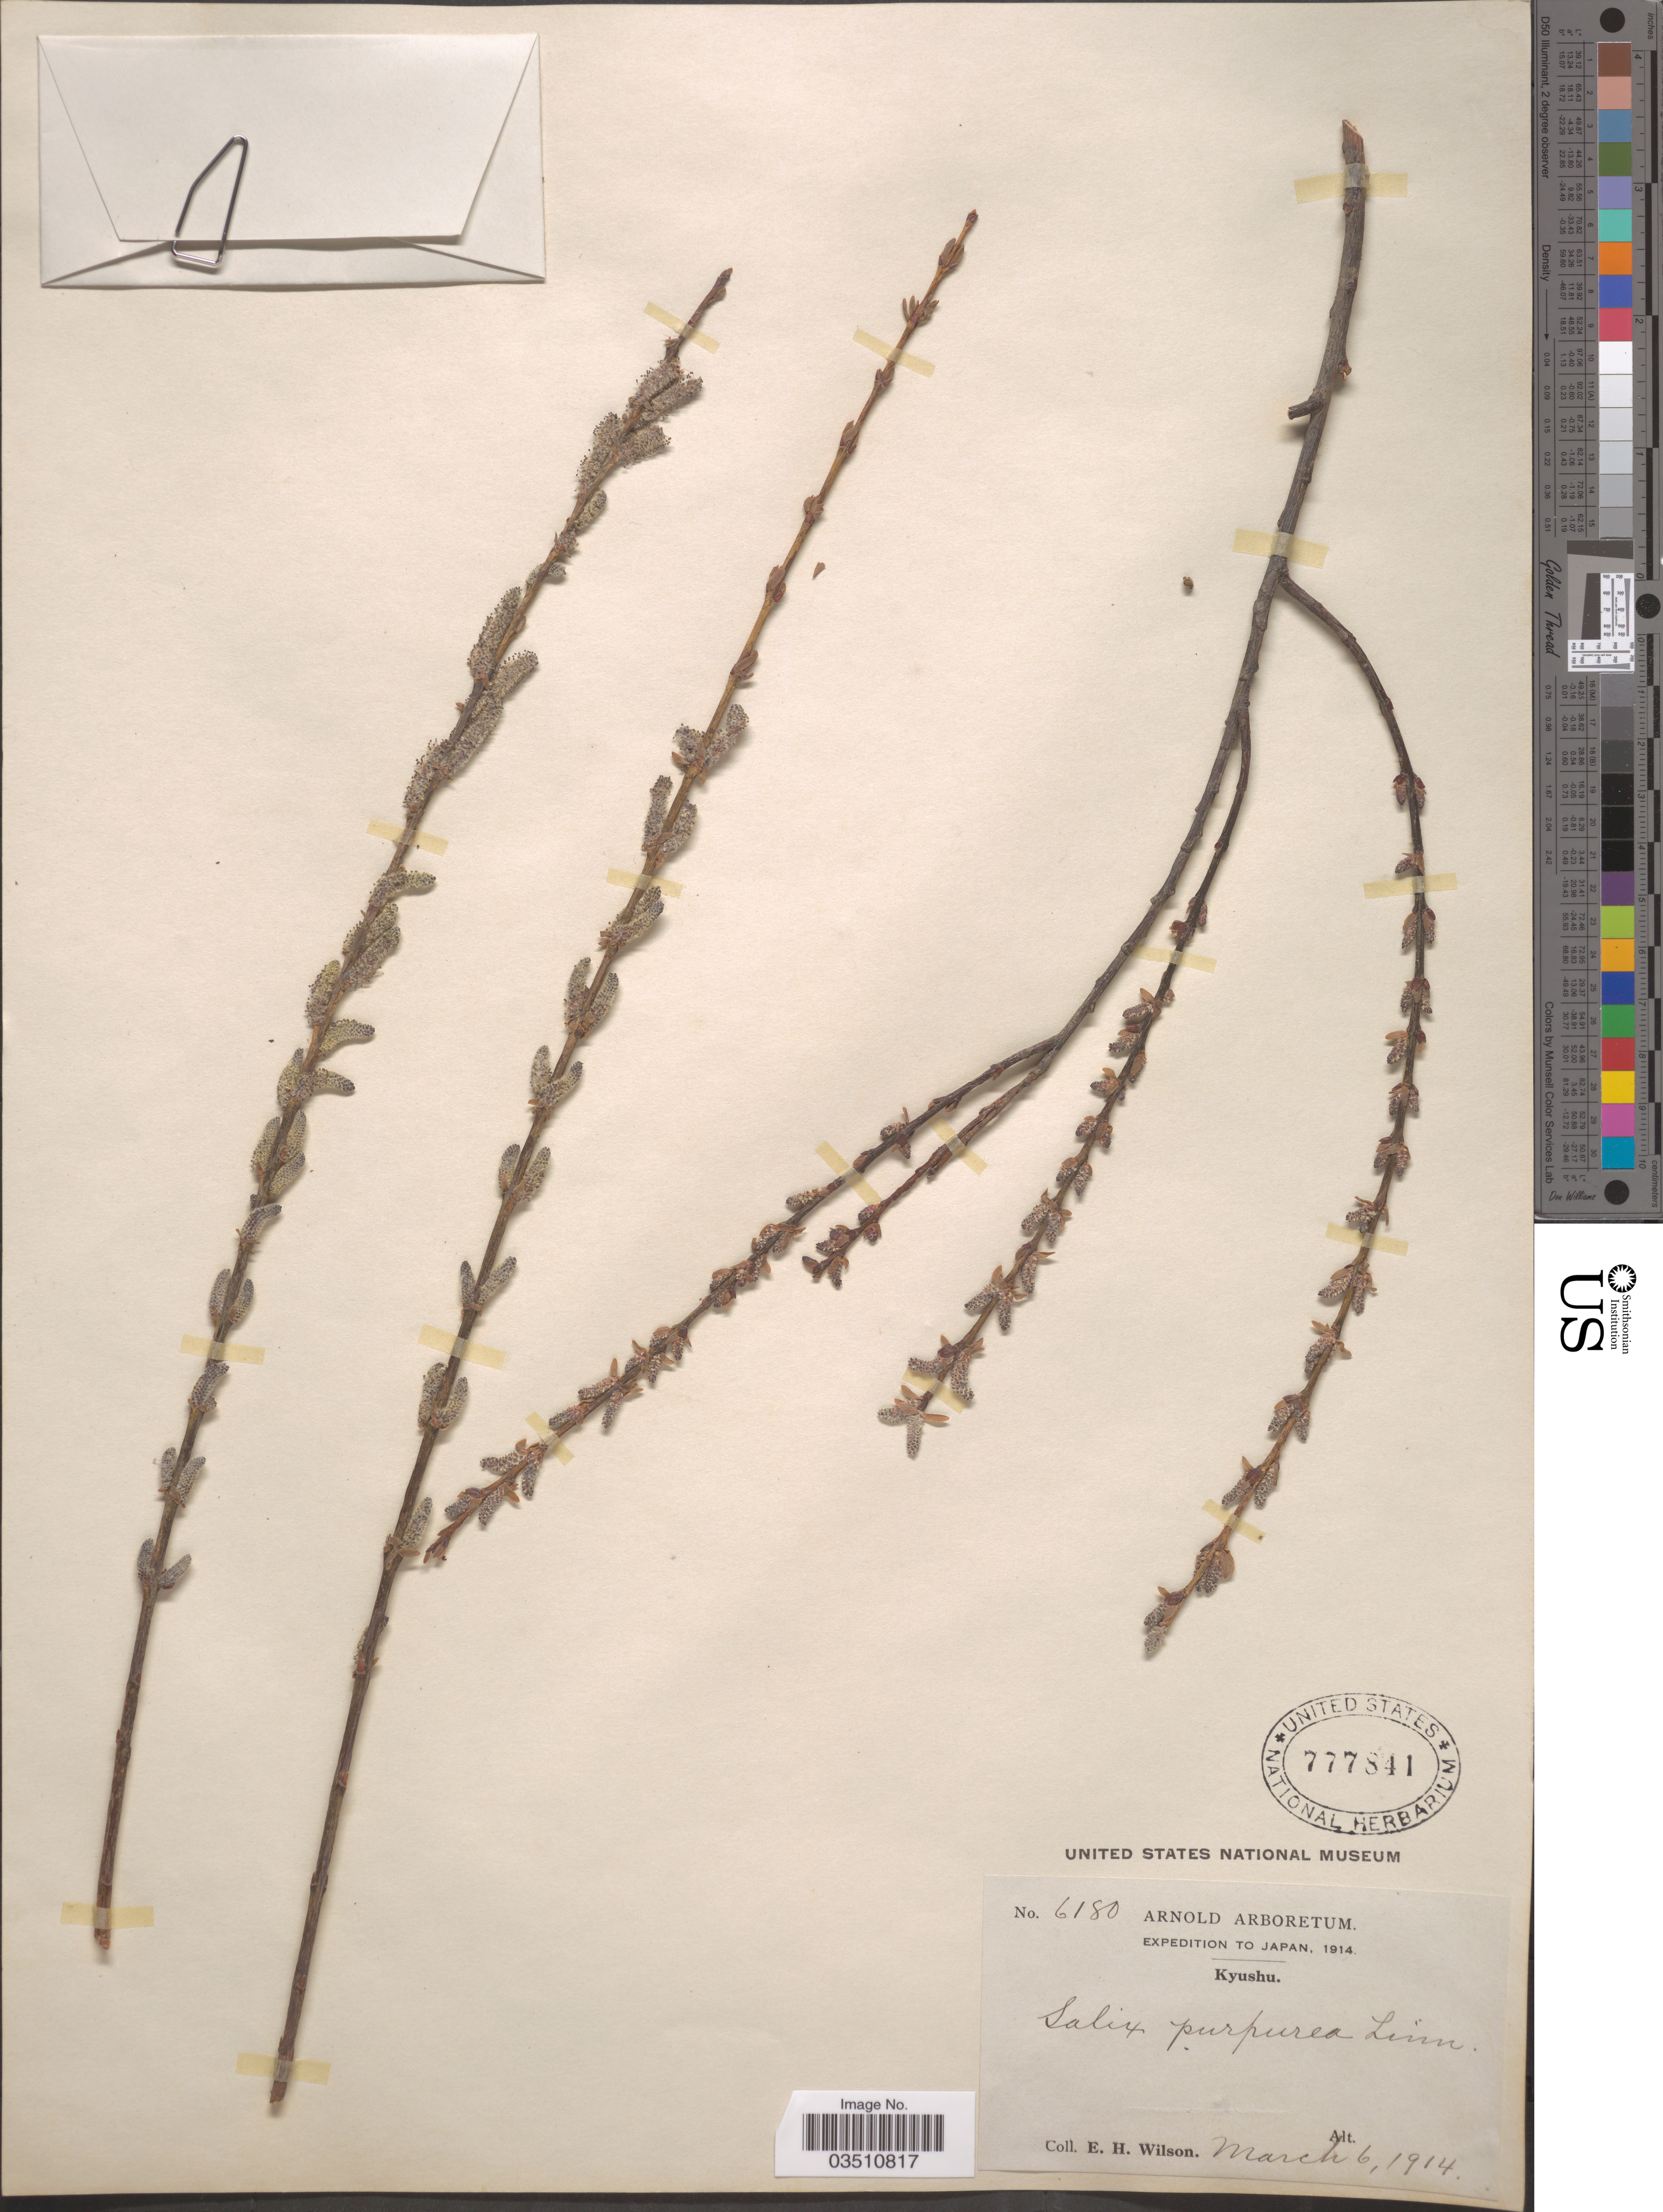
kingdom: Plantae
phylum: Tracheophyta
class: Magnoliopsida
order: Malpighiales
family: Salicaceae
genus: Salix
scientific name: Salix integra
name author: Thunb.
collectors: E. Wilson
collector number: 6180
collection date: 1914-03-06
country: Japan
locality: Kyushu.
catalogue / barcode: US 777841